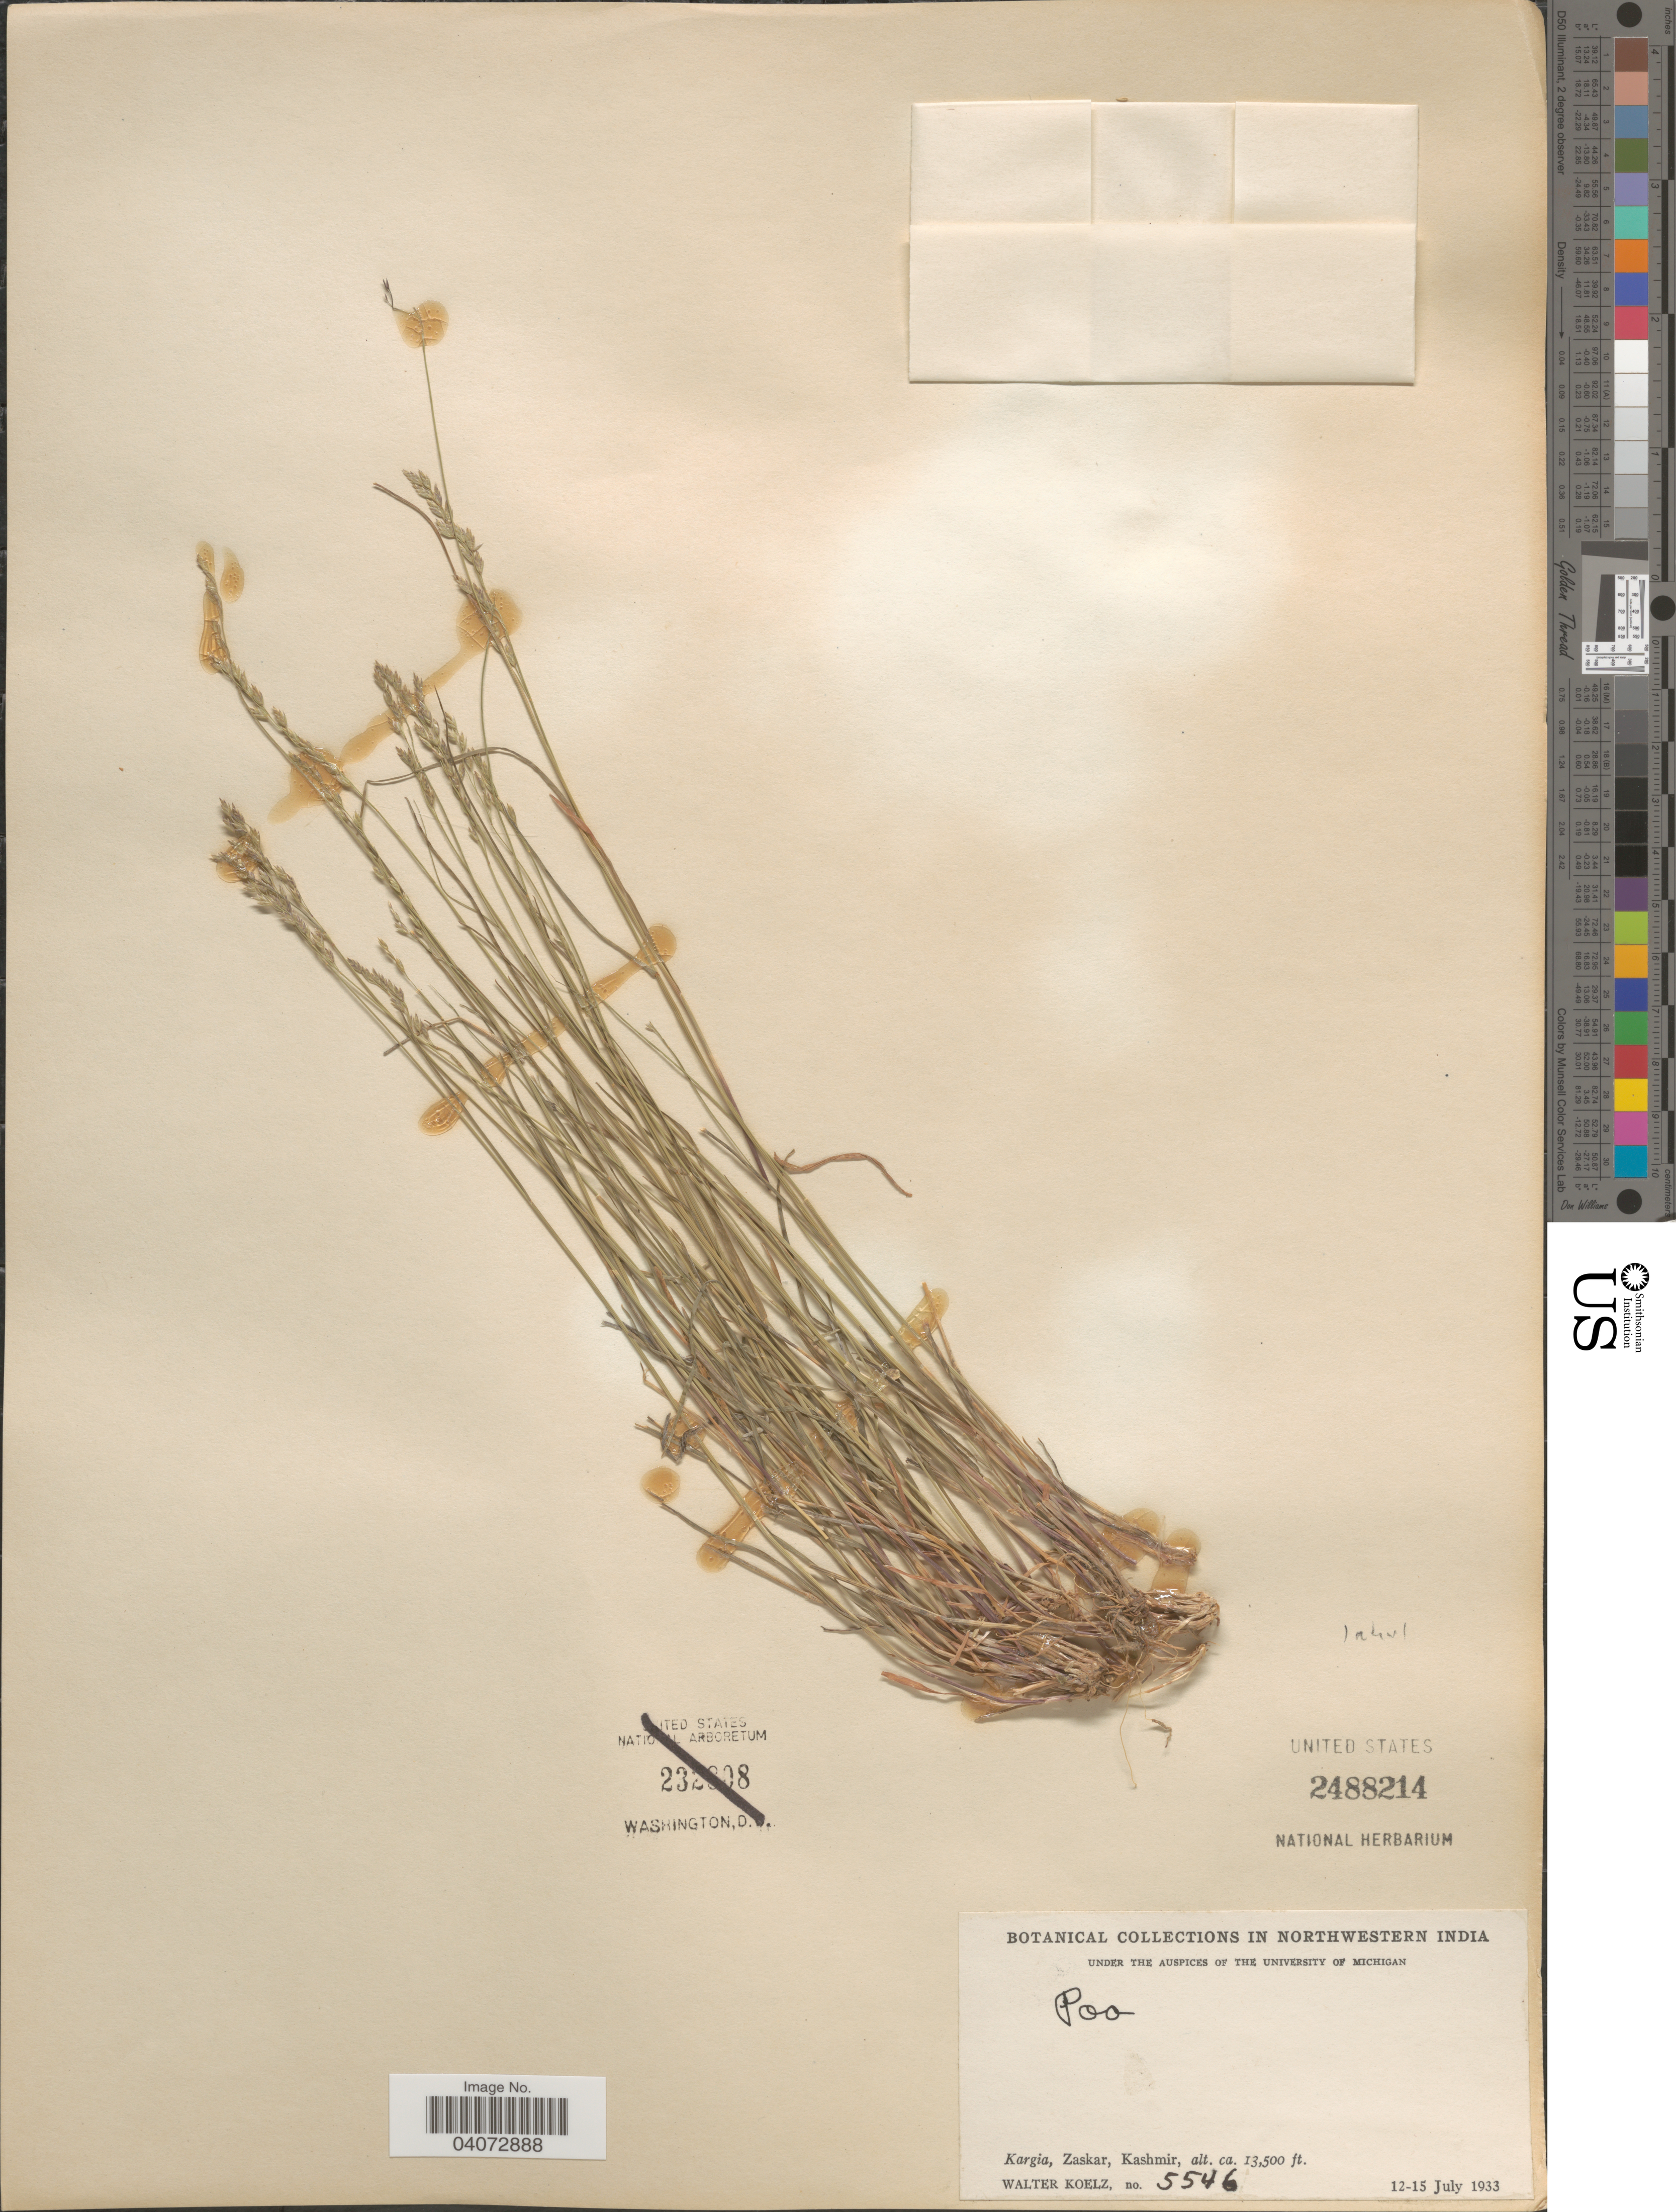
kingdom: Plantae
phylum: Tracheophyta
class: Liliopsida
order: Poales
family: Poaceae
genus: Poa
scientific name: Poa albertii subsp. lahulensis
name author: (Bor) Olonova & G.H. Zhu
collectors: W. N. Koelz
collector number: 5546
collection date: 1933-07-12/1933-07-15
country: India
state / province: Jammu and Kashmir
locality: Northwestern India. Kargia, Zaskar, Kashmir.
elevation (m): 4115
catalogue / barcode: US 2488214